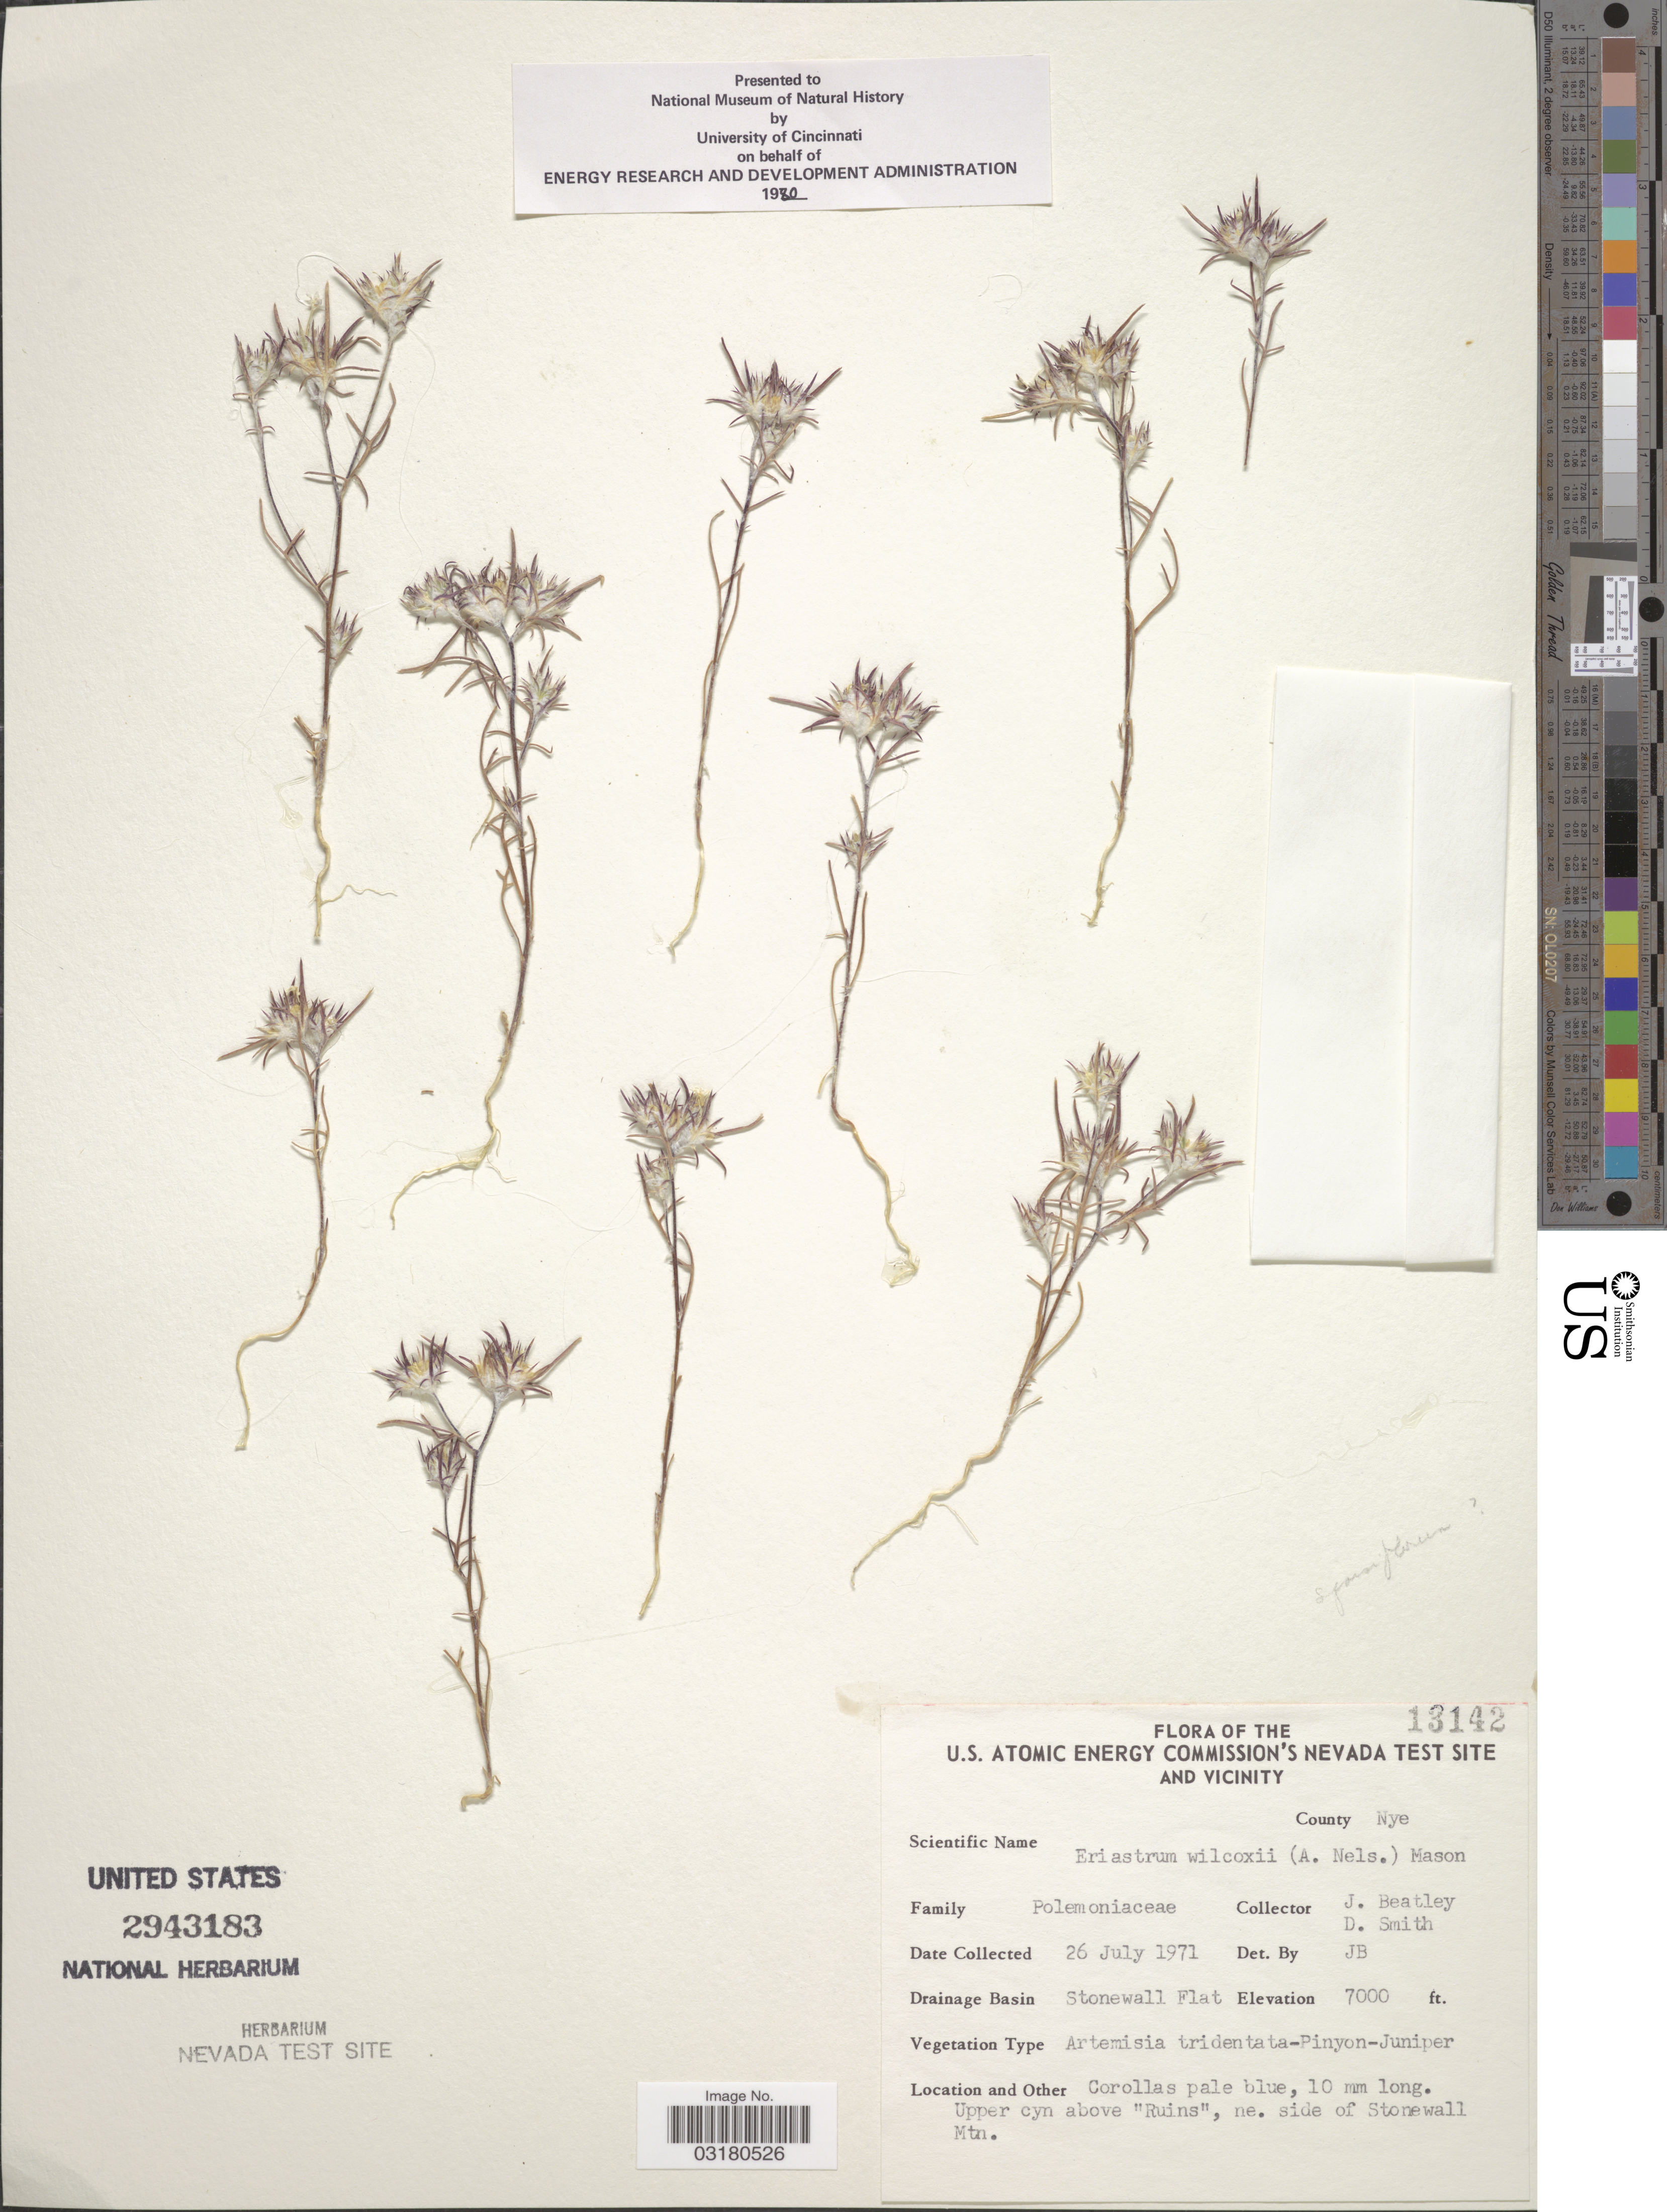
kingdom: Plantae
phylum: Tracheophyta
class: Magnoliopsida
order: Ericales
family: Polemoniaceae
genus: Eriastrum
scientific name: Eriastrum wilcoxii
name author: (A. Nelson) H. Mason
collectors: J. C. Beatley & D. Smith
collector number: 13142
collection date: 1971-07-26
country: United States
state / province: Nevada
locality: U.S. Atomic Energy Commission's Nevada Test Site and Vicinity. County Nye. Drainage Basin Stonewall Flat. Upper cyn above "Ruins", ne. side of Stonewall Mtn.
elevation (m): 2134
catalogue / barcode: US 2943183